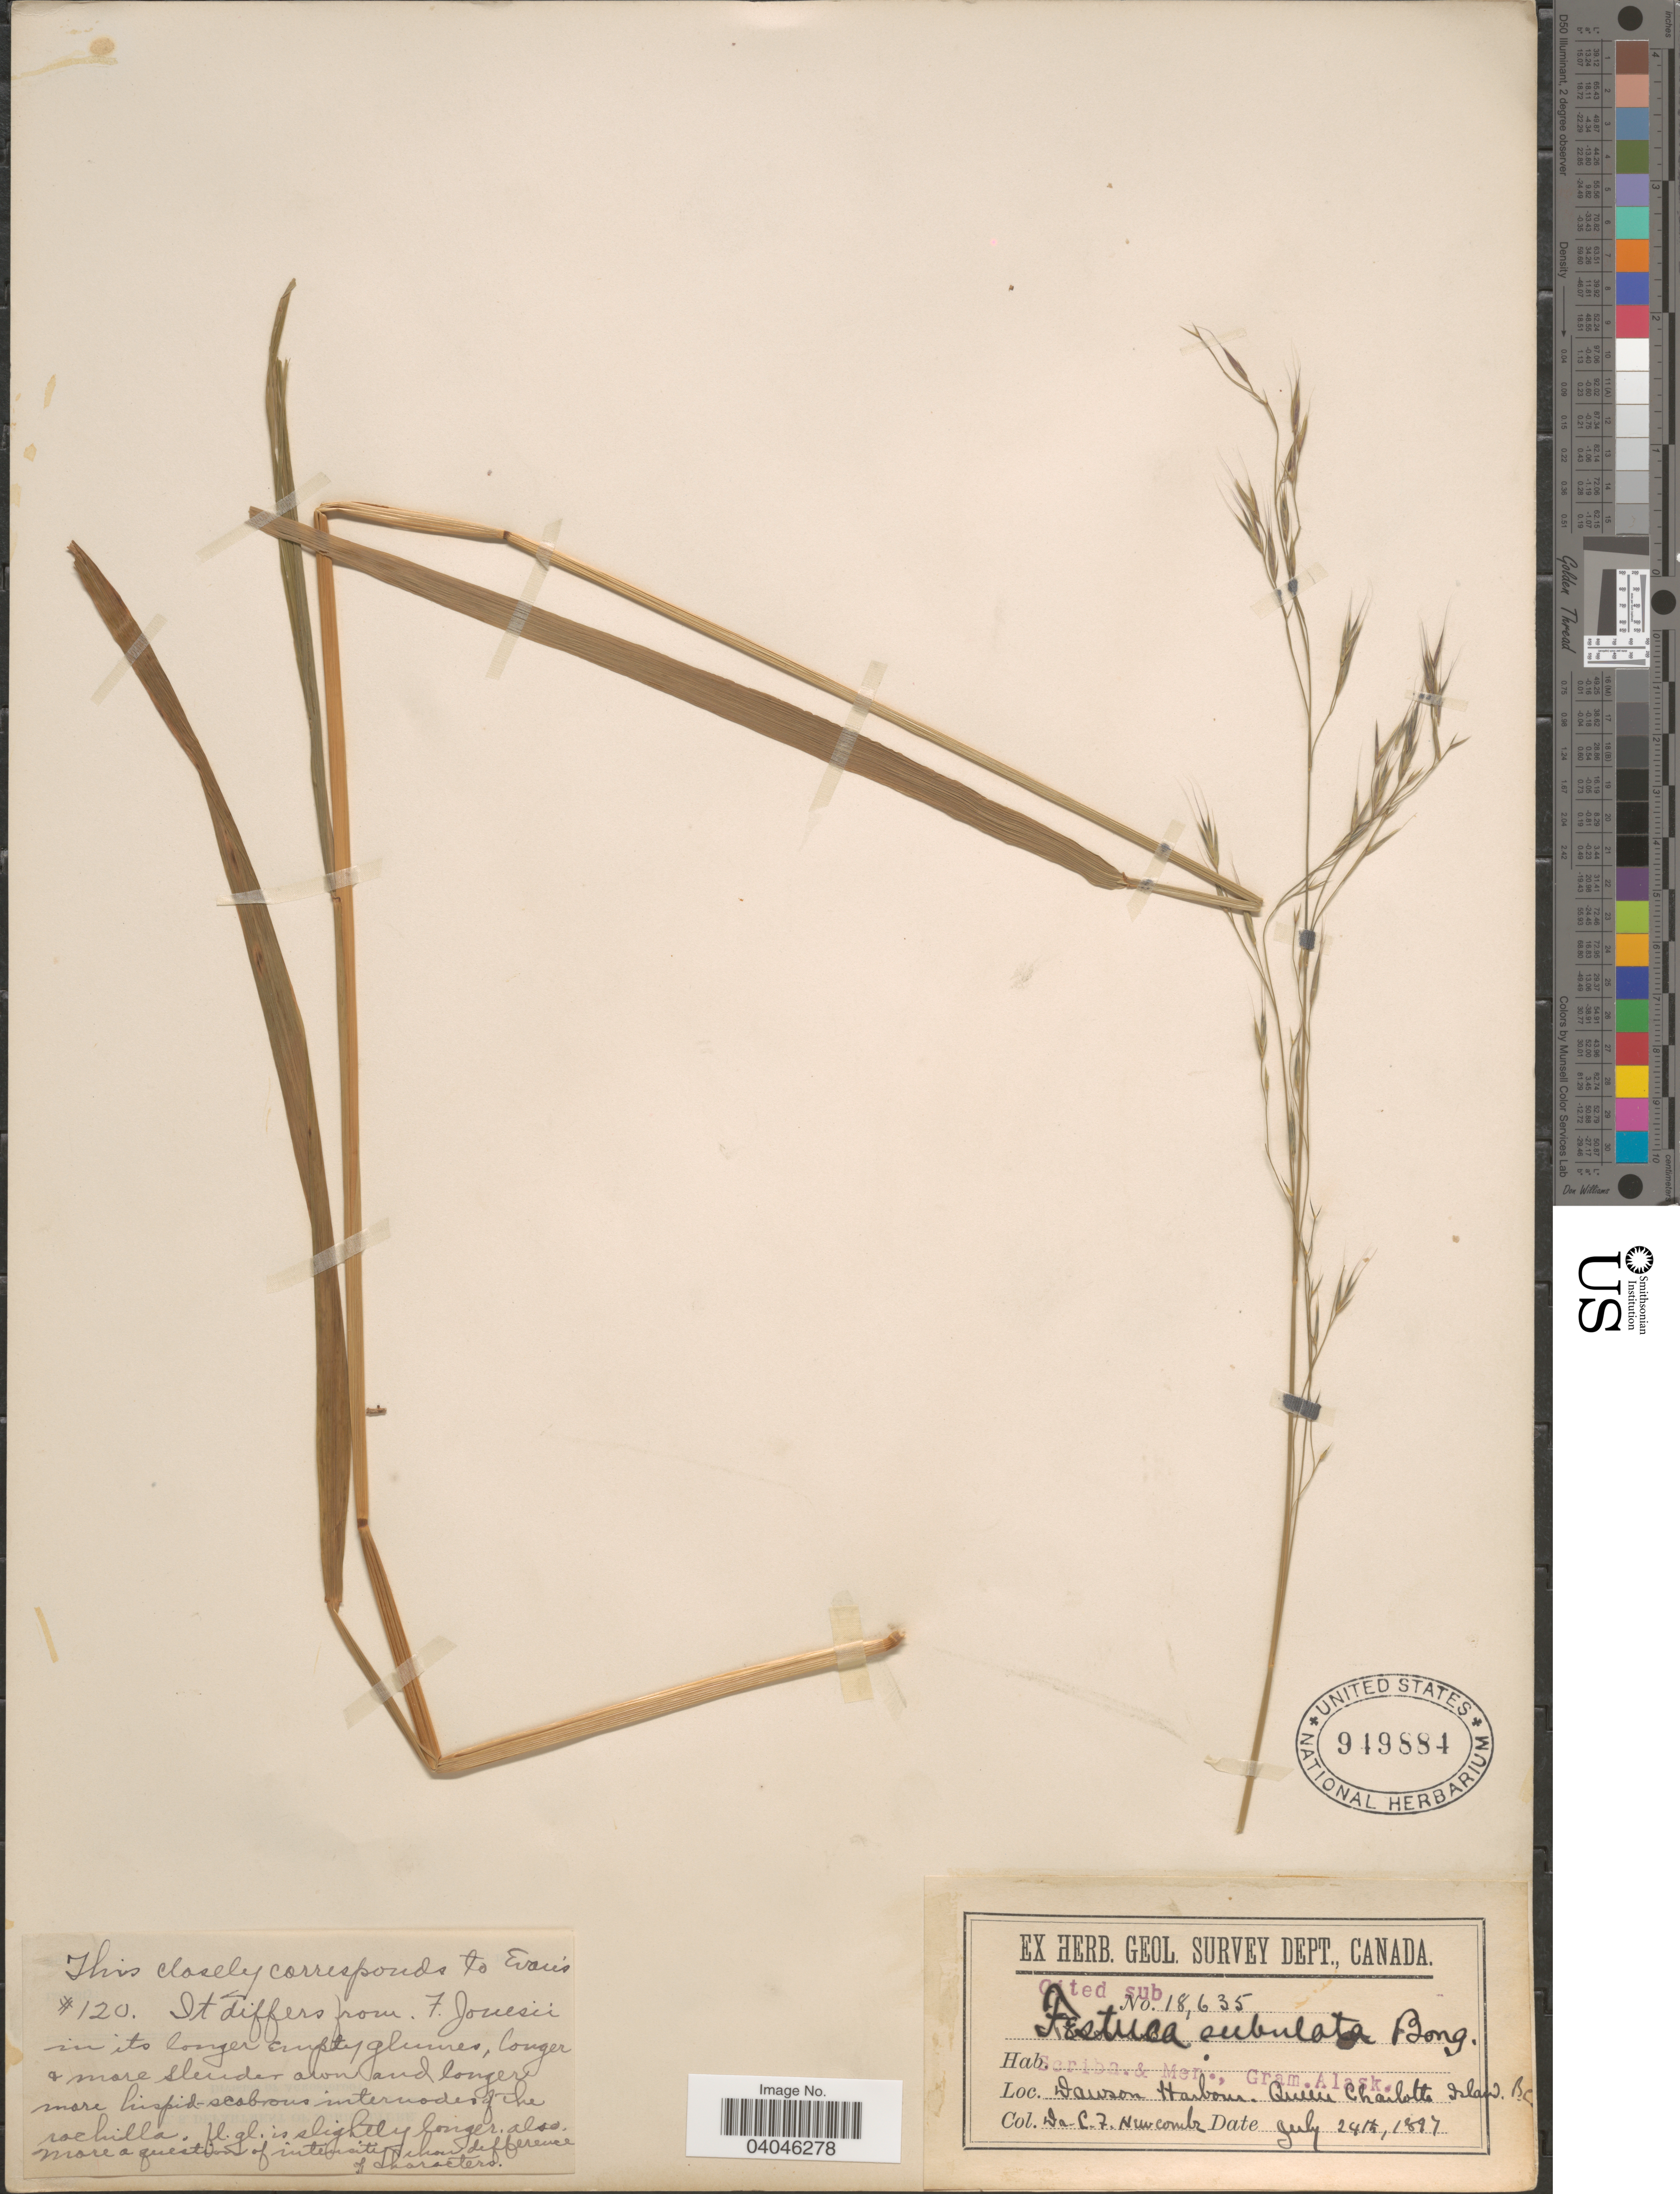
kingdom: Plantae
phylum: Tracheophyta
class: Liliopsida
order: Poales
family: Poaceae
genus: Festuca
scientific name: Festuca subulata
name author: Trin.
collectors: C. Newcombe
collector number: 18635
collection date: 1897-07-24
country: Canada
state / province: British Columbia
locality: Dawson Harbour. Queen Charlotte Island.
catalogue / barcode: US 949884